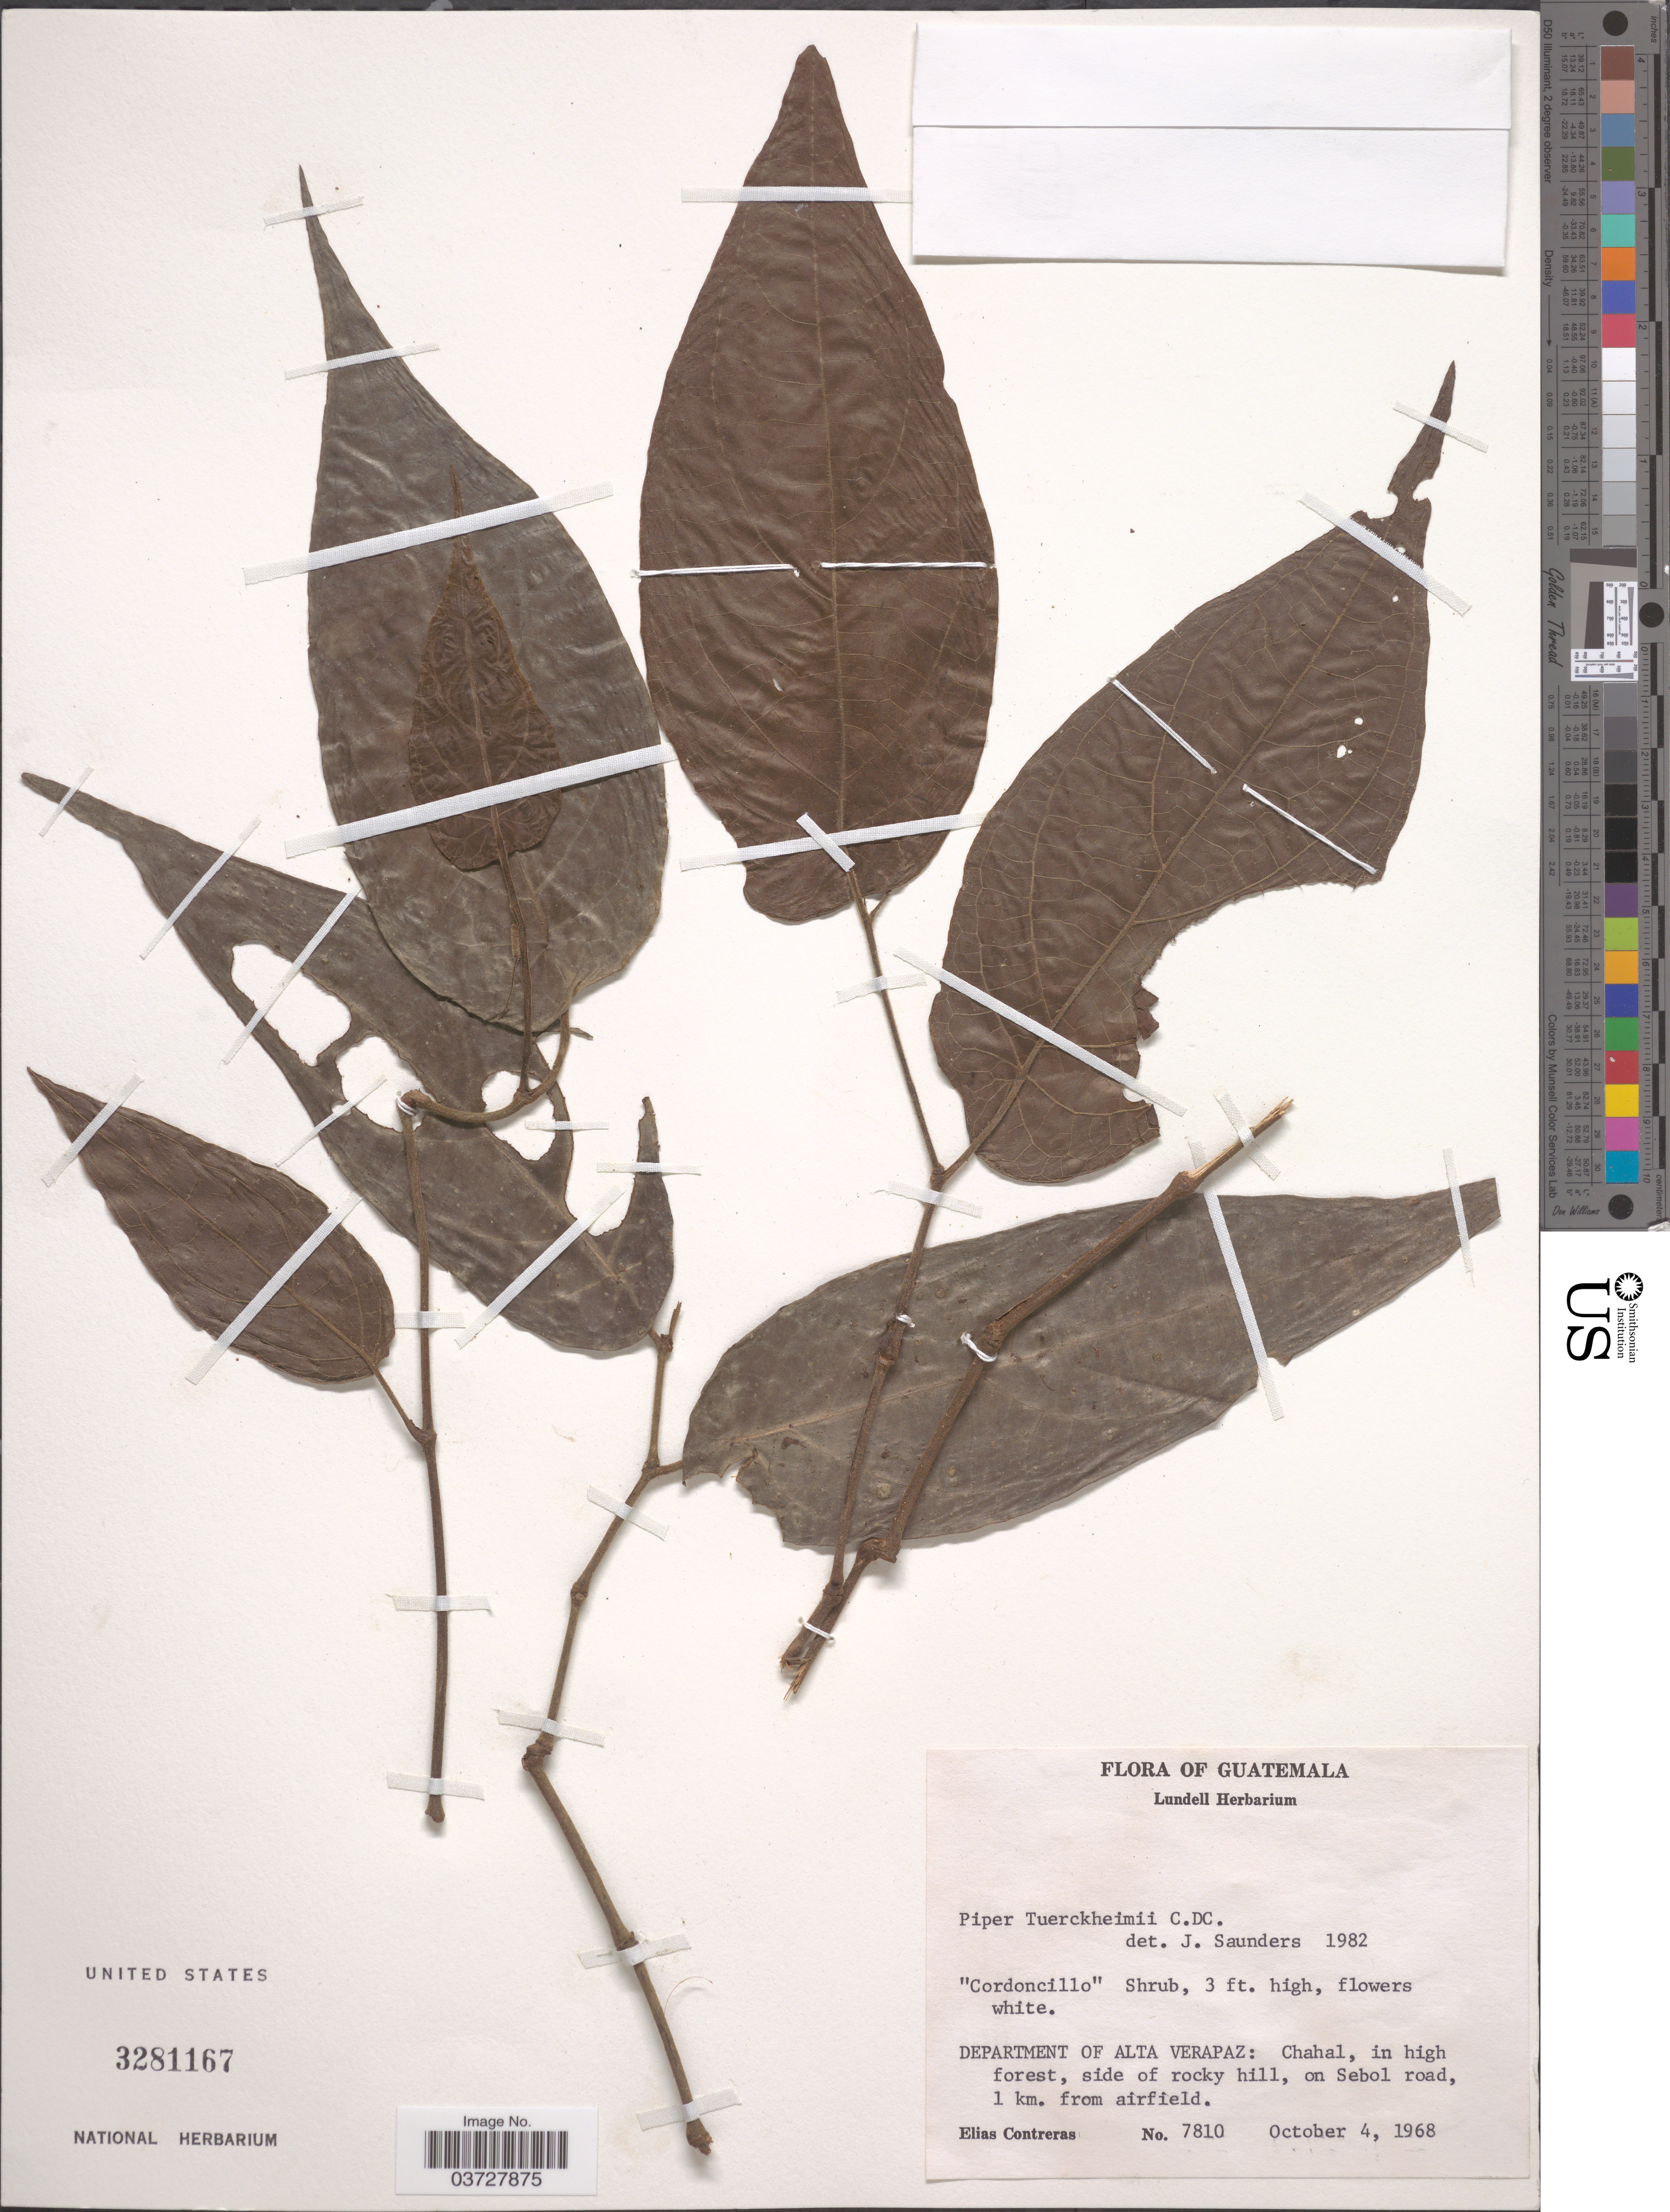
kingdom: Plantae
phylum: Tracheophyta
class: Magnoliopsida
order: Piperales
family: Piperaceae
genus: Piper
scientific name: Piper tuerckheimii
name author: C. DC.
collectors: E. Contreras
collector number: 7810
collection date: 1968-10-04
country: Guatemala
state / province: Alta Verapaz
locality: Department of Alta Verapaz: Chahal, side of rocky hill, on Sebol road, 1 km. from airfield.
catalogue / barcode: US 3281167